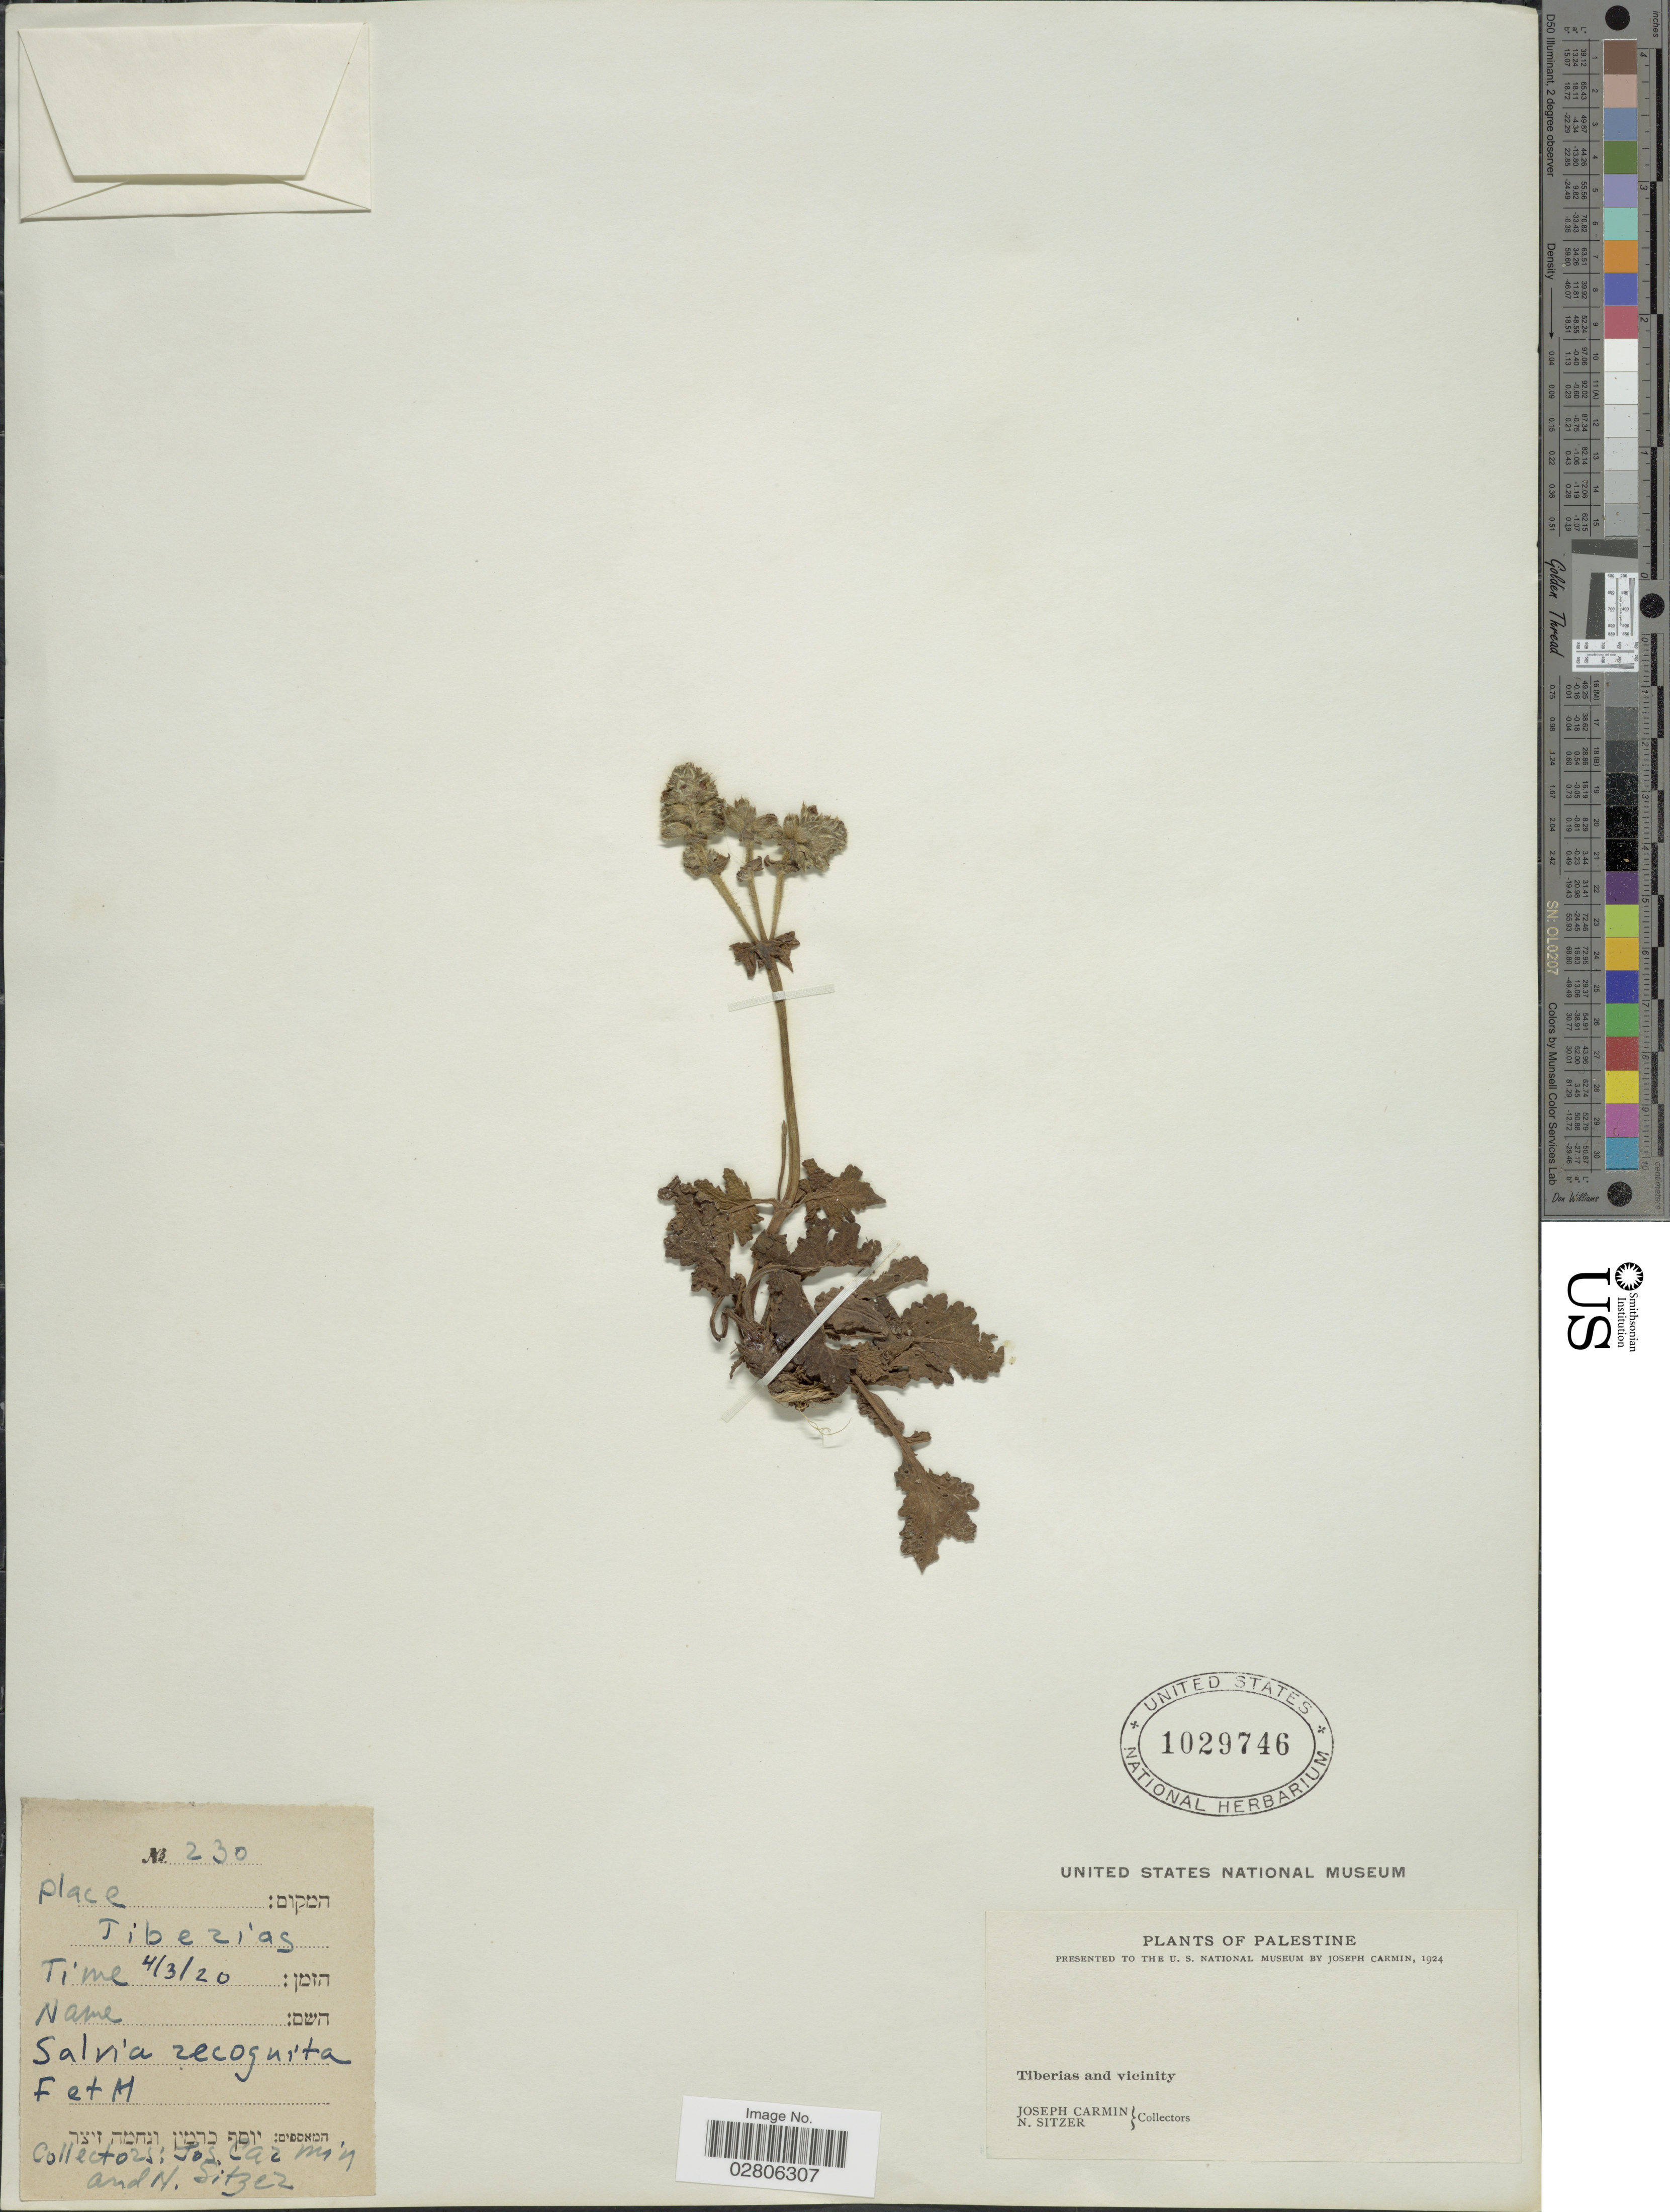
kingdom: Plantae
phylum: Tracheophyta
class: Magnoliopsida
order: Lamiales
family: Lamiaceae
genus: Salvia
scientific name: Salvia recognita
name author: Fisch. & C.A. Mey.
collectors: J. Carmin & N. Sitzer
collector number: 230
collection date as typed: Transcribed d/m/y: 4/3/20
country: Israel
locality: Palestine, Tiberias and vicinity.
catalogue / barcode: US 1029746